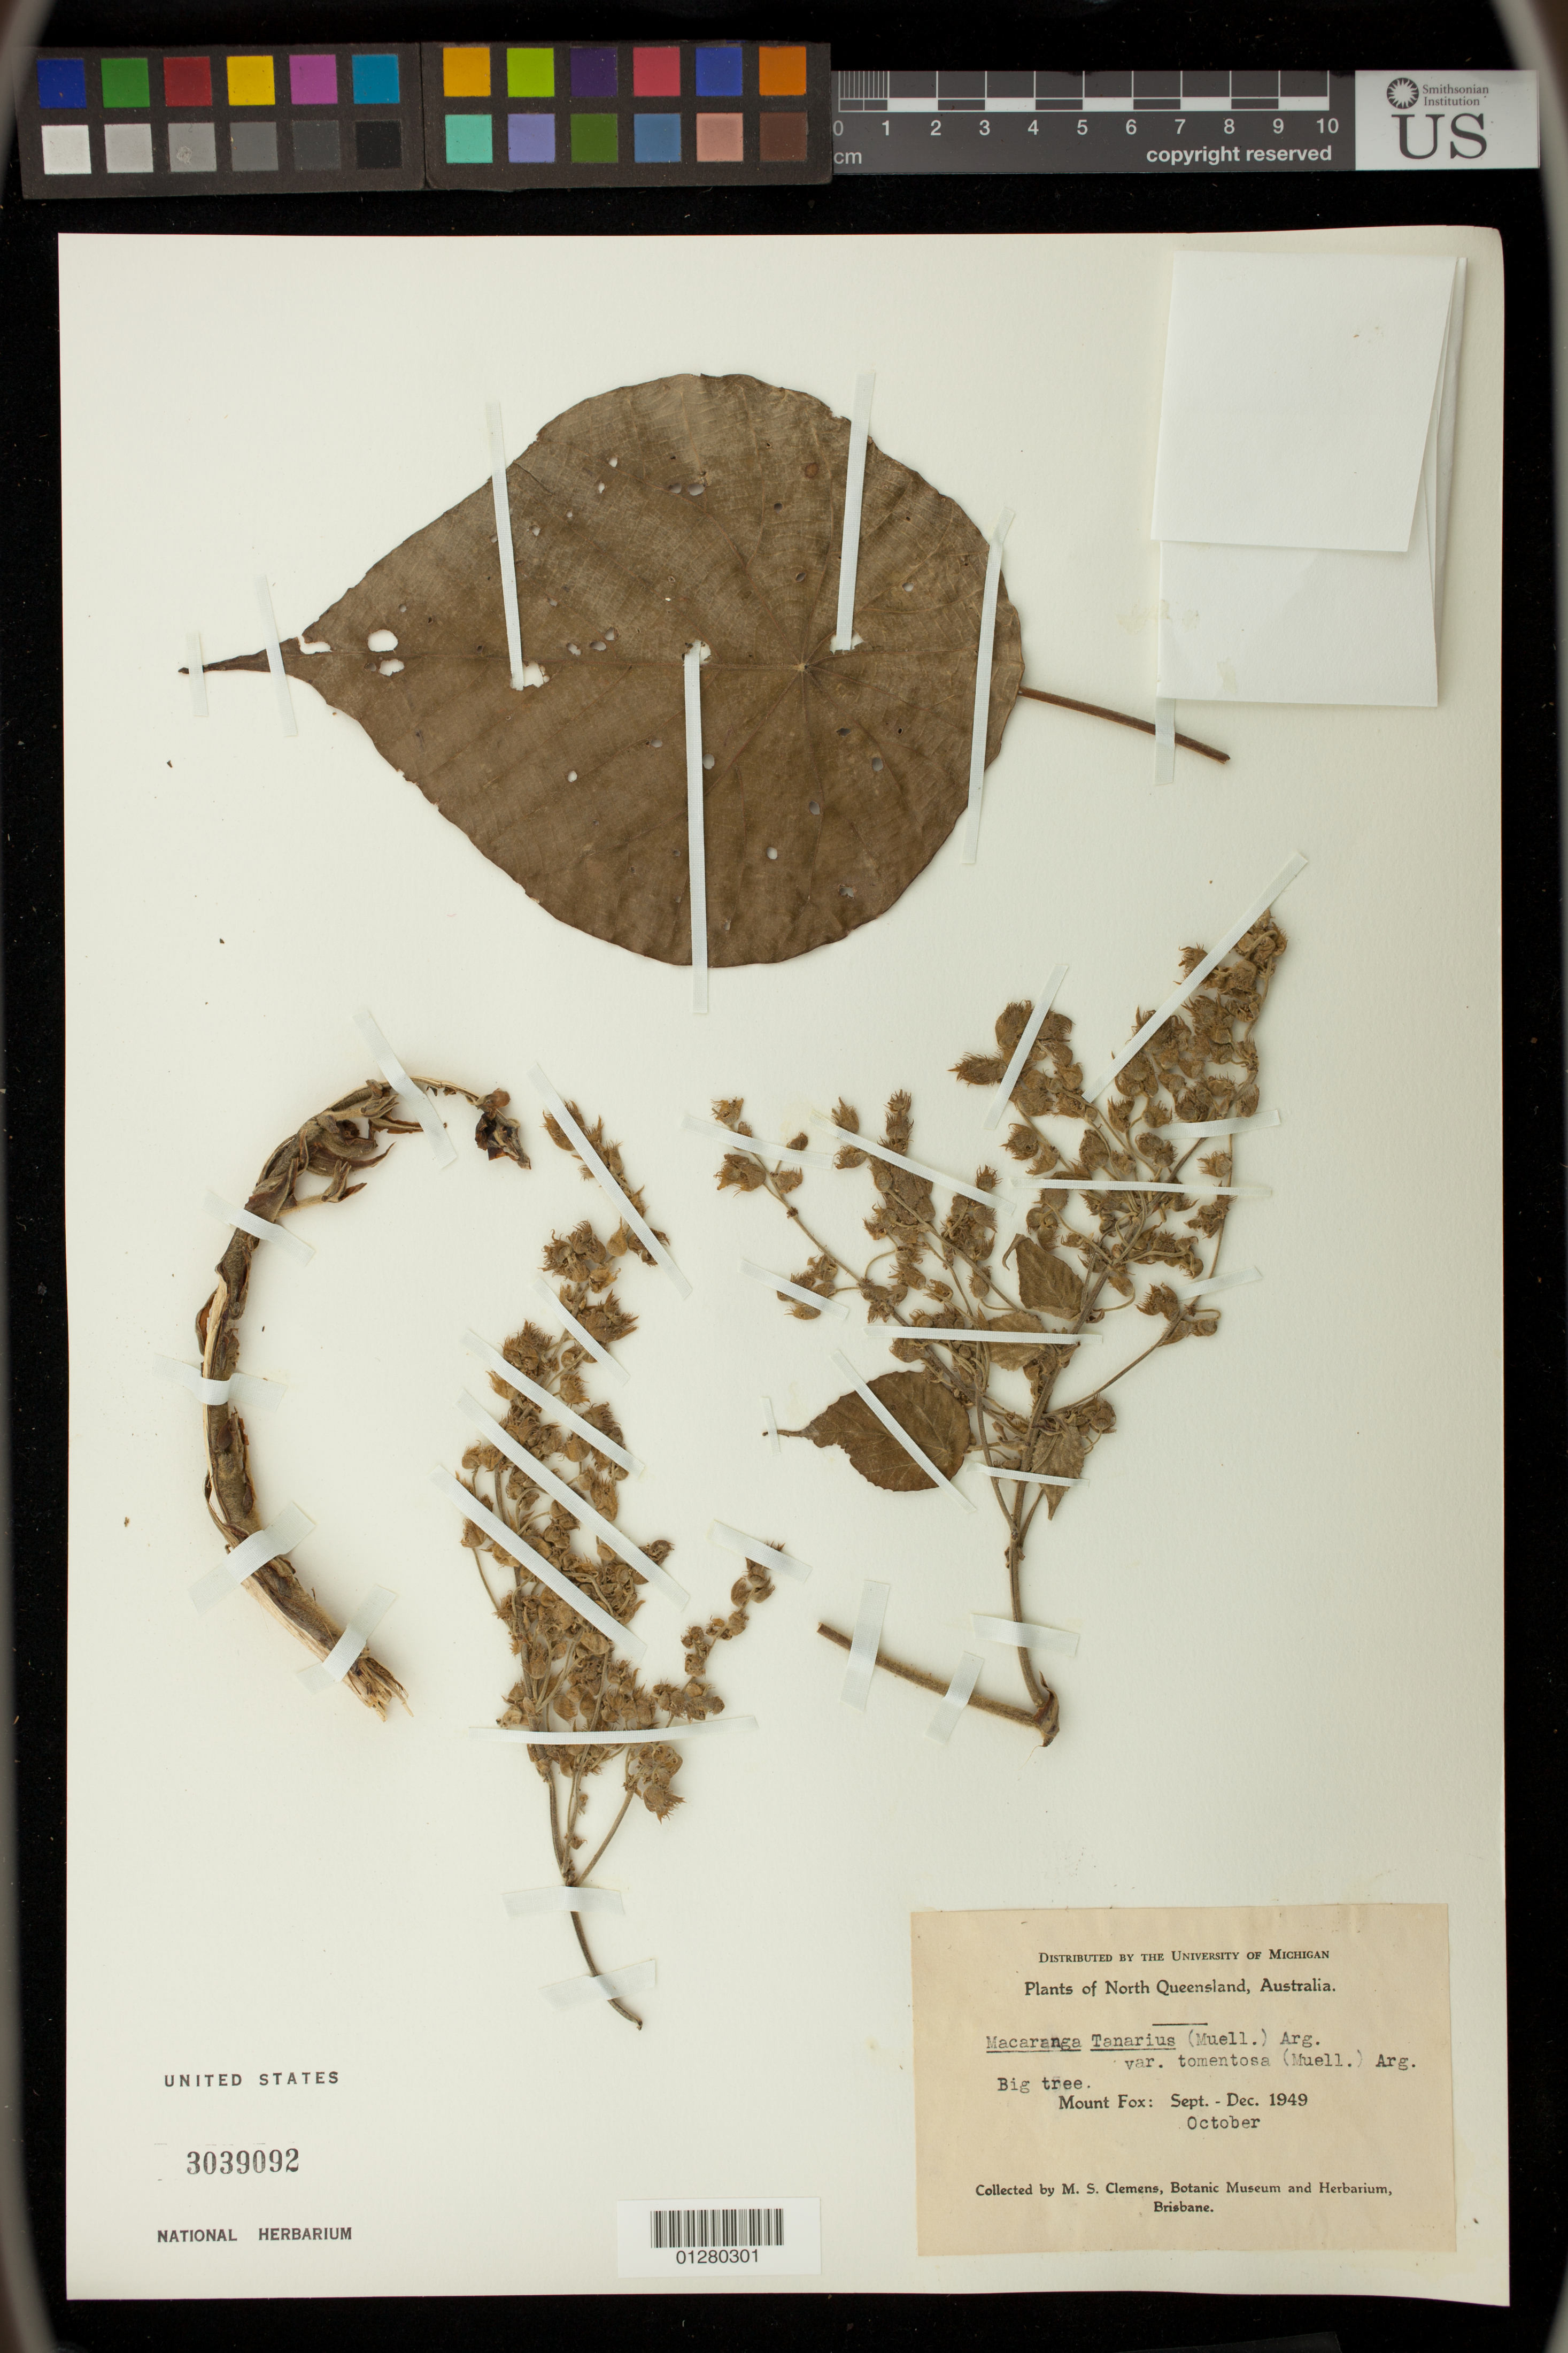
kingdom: Plantae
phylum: Tracheophyta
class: Magnoliopsida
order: Malpighiales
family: Euphorbiaceae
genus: Macaranga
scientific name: Macaranga tanarius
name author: (L.) Müll. Arg.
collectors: M. S. Clemens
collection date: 1949-10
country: Australia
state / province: Queensland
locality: Mount Fox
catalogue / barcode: US 3039092